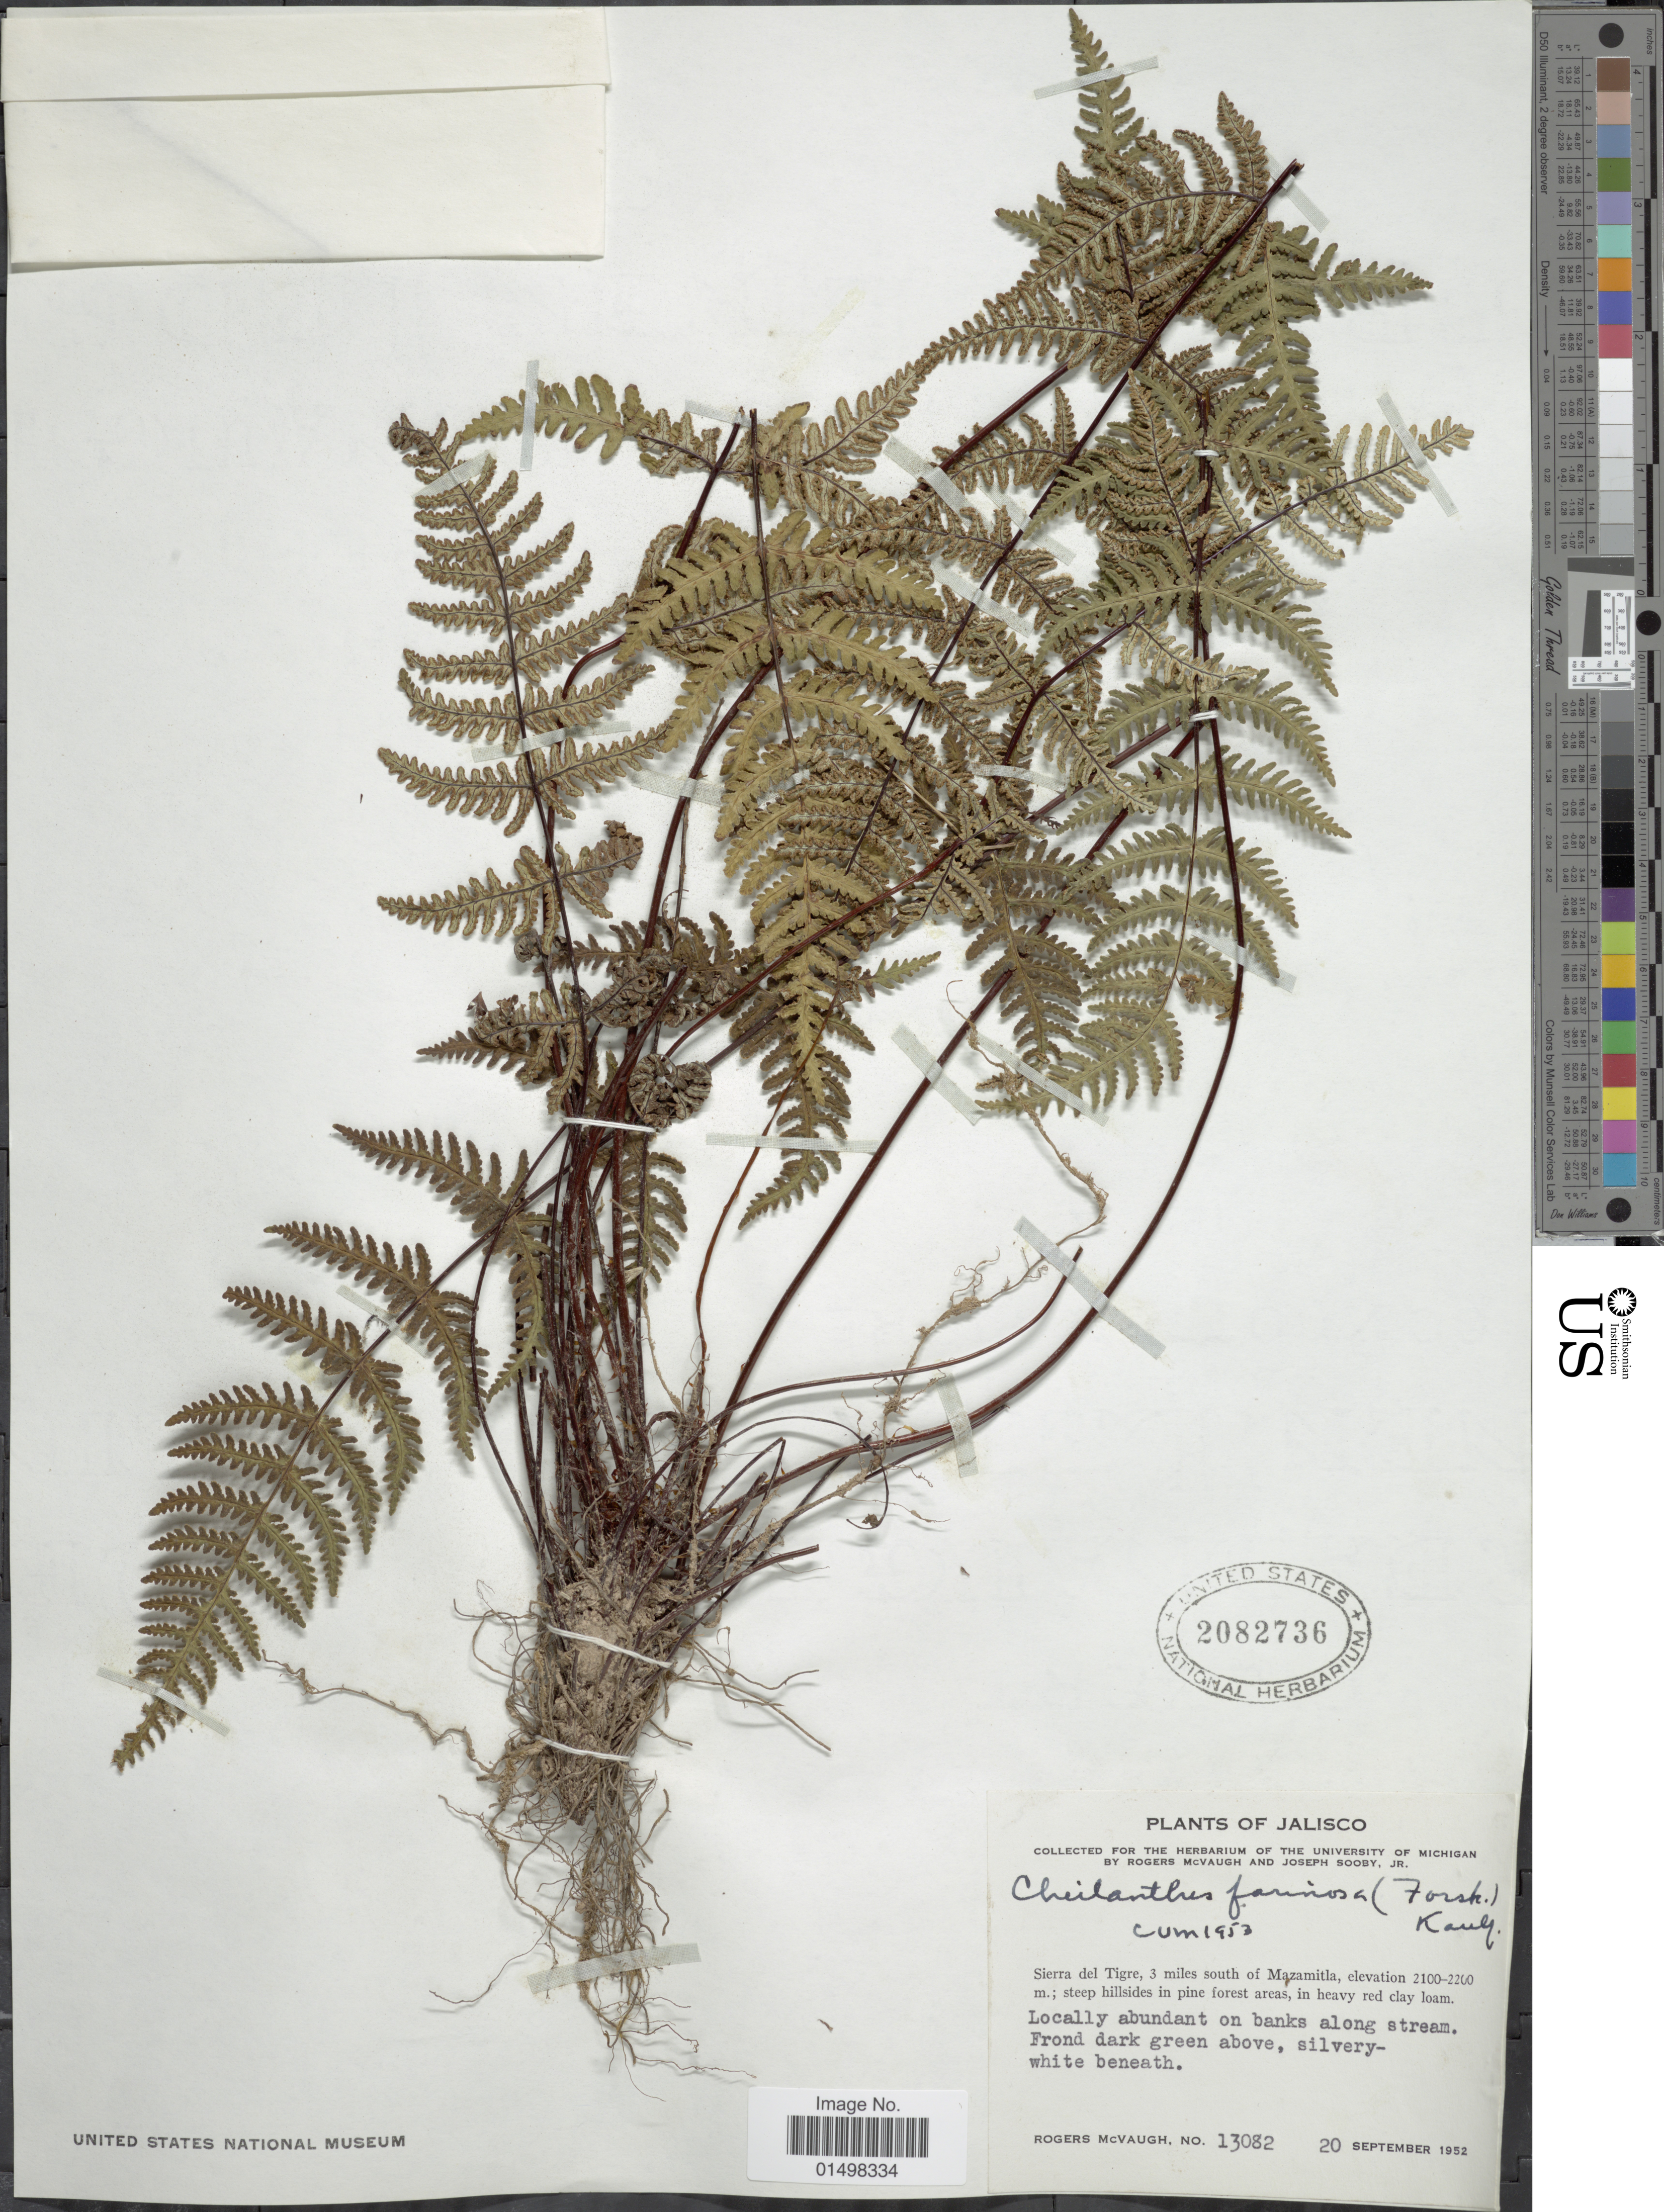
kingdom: Plantae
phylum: Tracheophyta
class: Polypodiopsida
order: Polypodiales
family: Pteridaceae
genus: Aleuritopteris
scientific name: Aleuritopteris farinosa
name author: (Forssk.) Fée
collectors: R. McVaugh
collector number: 13082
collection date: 1952-09-20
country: Mexico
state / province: Jalisco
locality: Sierra del Tigre, 3 miles south of Mazamitla.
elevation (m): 2100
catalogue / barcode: US 2082736